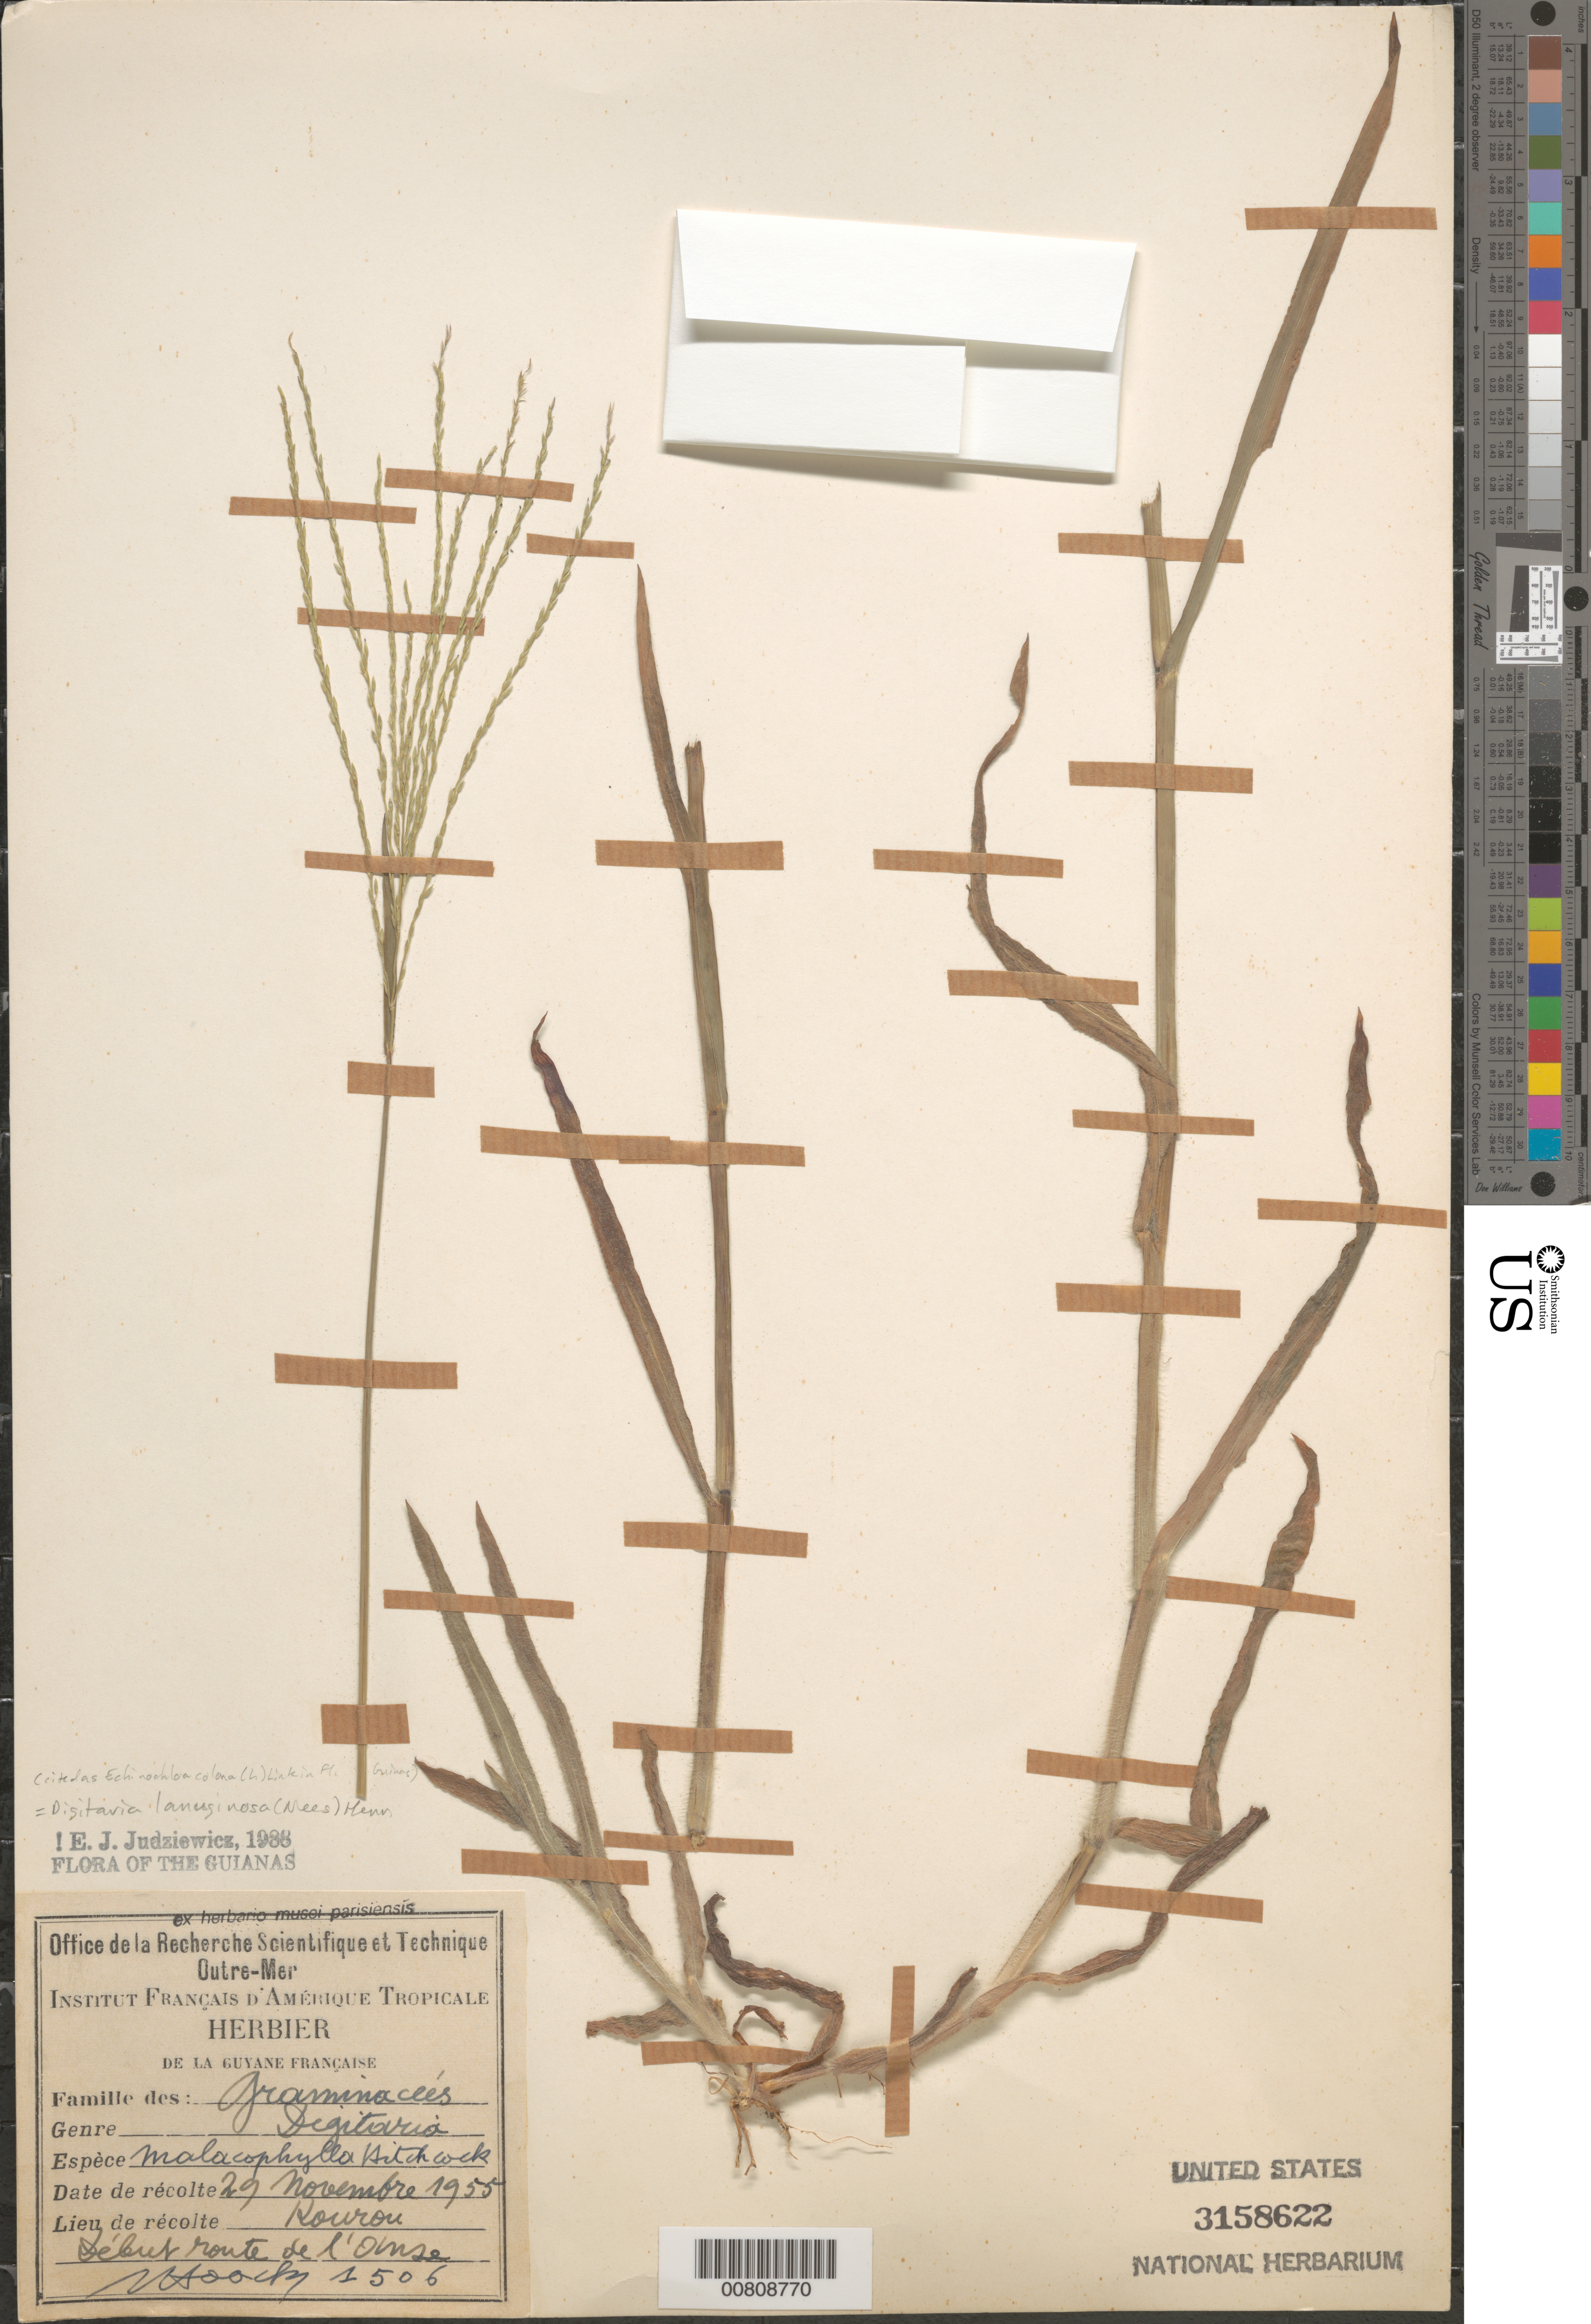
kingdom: Plantae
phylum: Tracheophyta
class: Liliopsida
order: Poales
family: Poaceae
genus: Digitaria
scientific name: Digitaria lanuginosa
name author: (Nees) Henr.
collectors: J. Hoock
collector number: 1506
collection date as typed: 29-Nov-55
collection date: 1955-11-29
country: French Guiana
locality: Kourou, Route de l'Anse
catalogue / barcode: US 3158622